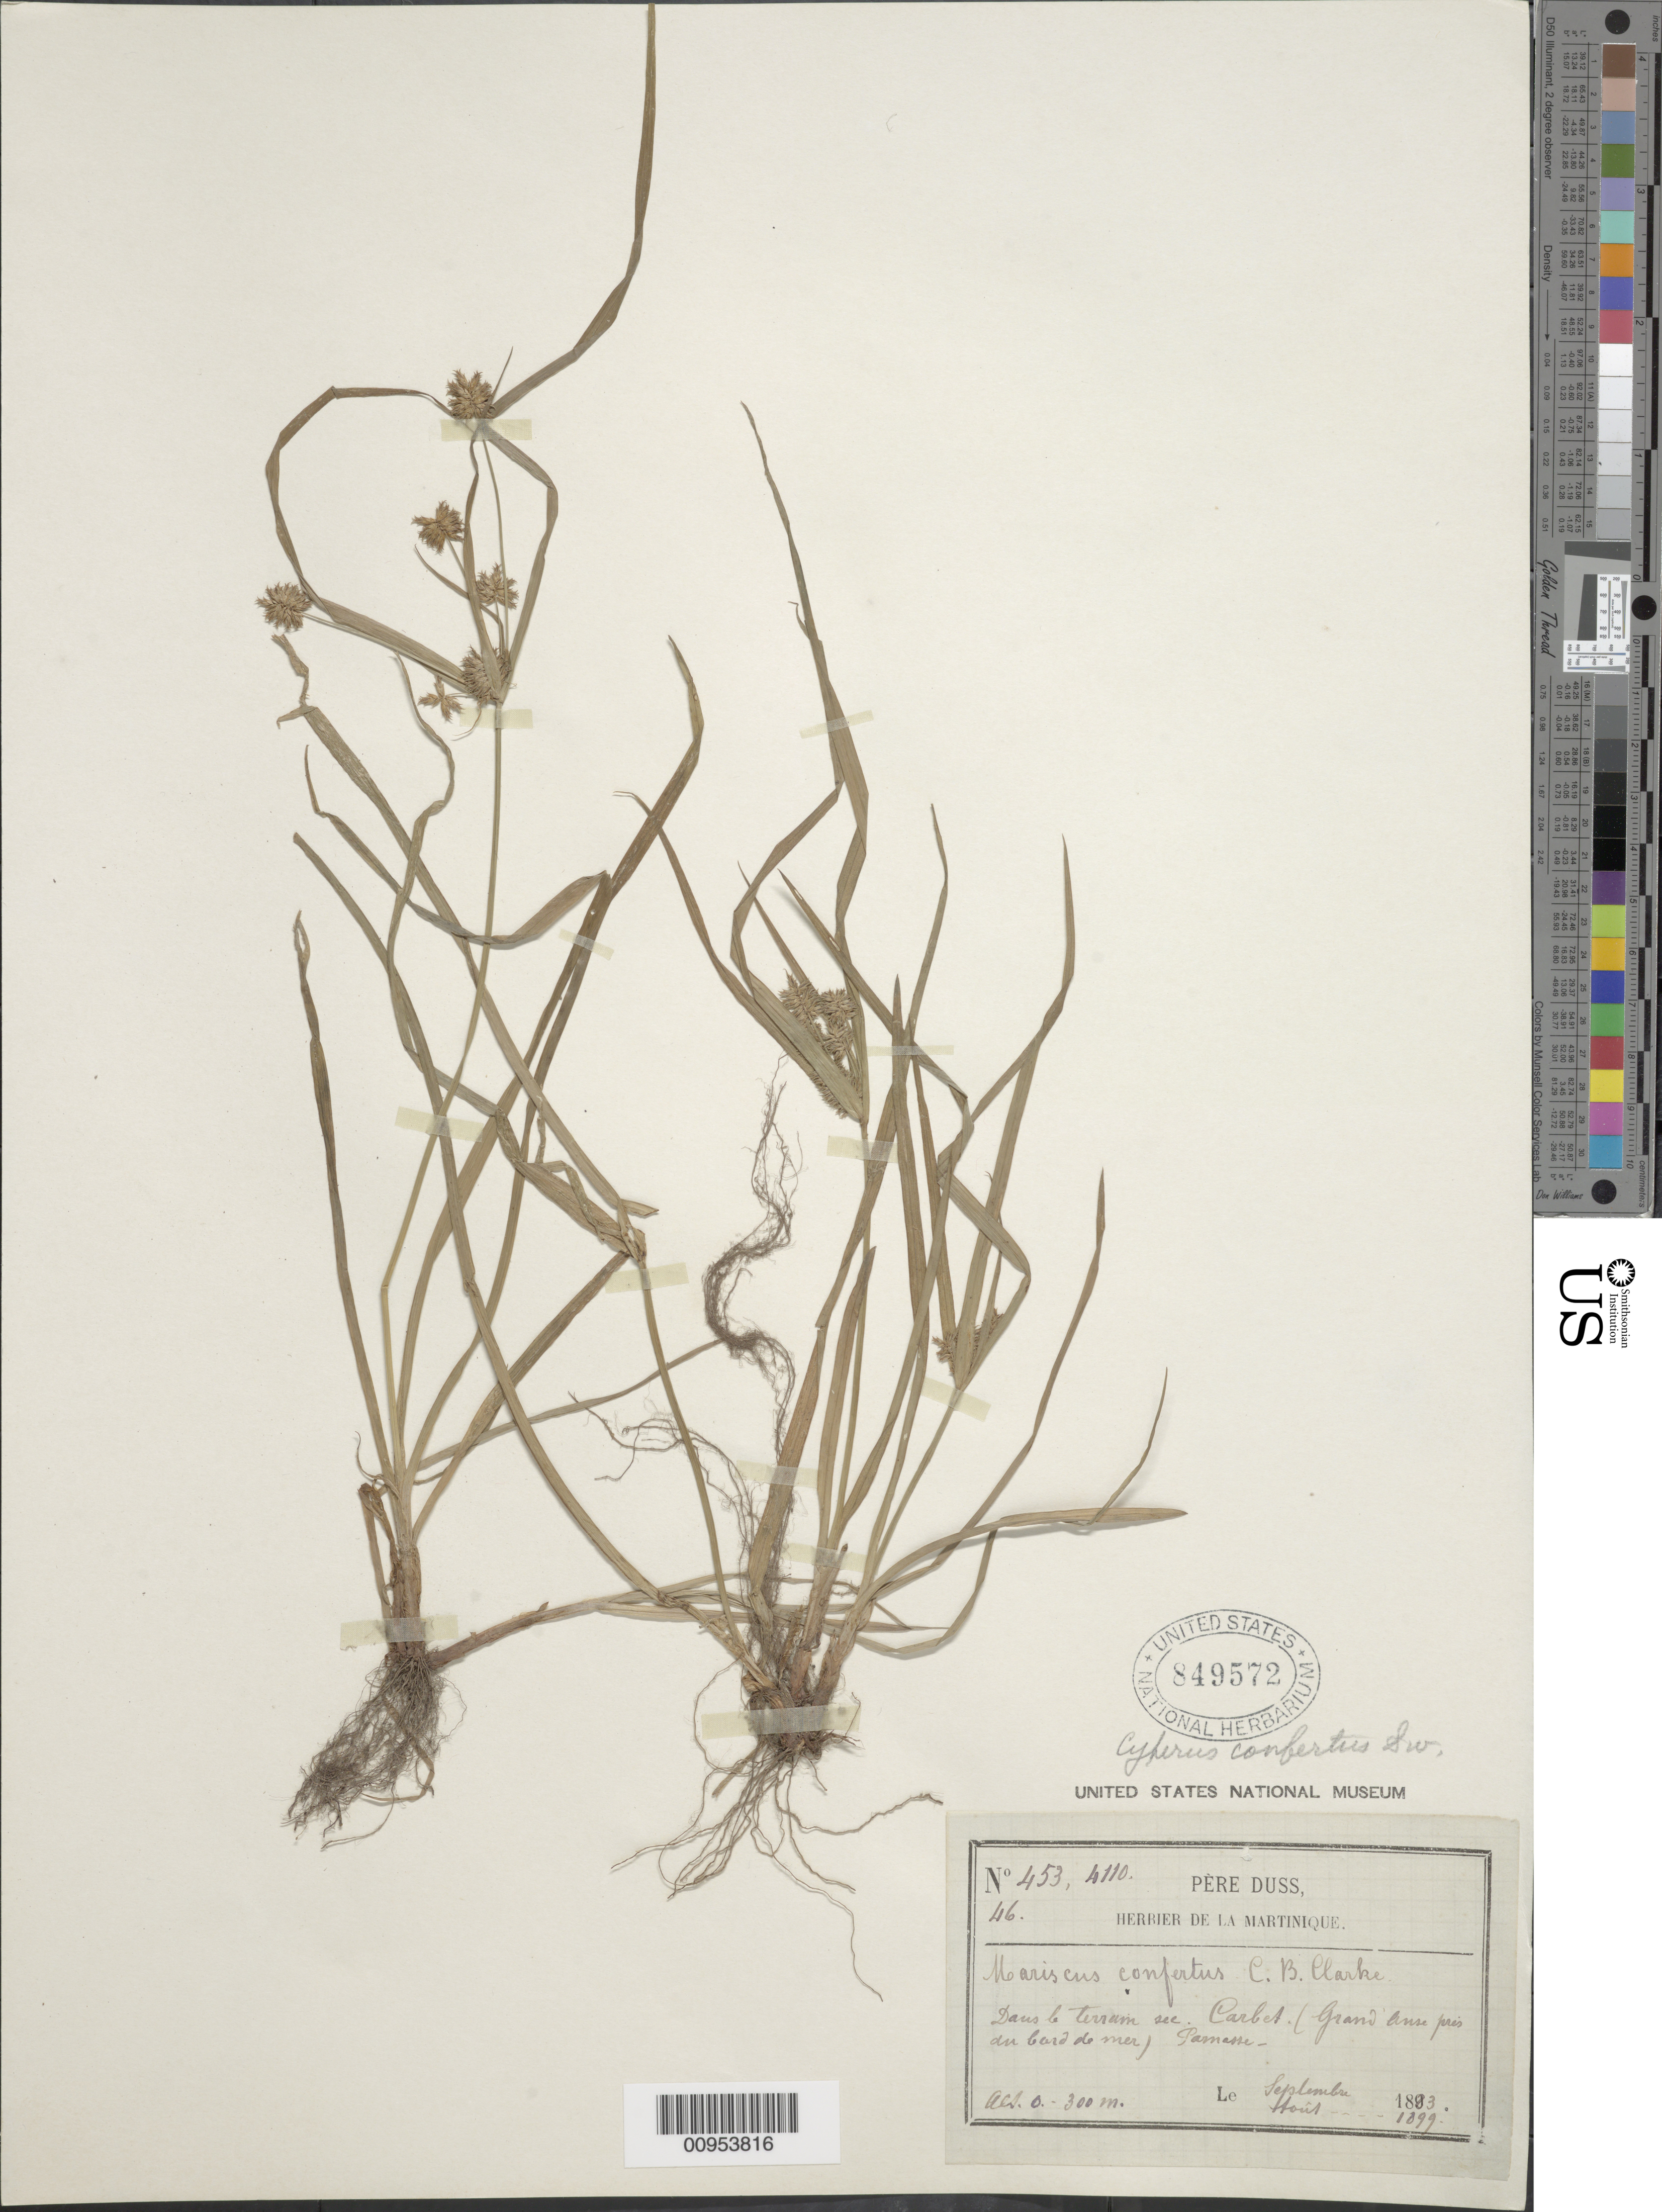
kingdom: Plantae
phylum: Tracheophyta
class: Liliopsida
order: Poales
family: Cyperaceae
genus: Cyperus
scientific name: Cyperus confertus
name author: Sw.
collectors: Père Duss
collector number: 453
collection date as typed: Sep 1883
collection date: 1883-09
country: Martinique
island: Martinique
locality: Carbet, (Grande Anse pres du bord de mer), Parnasse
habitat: Dans la terrain sec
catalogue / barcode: US 849572